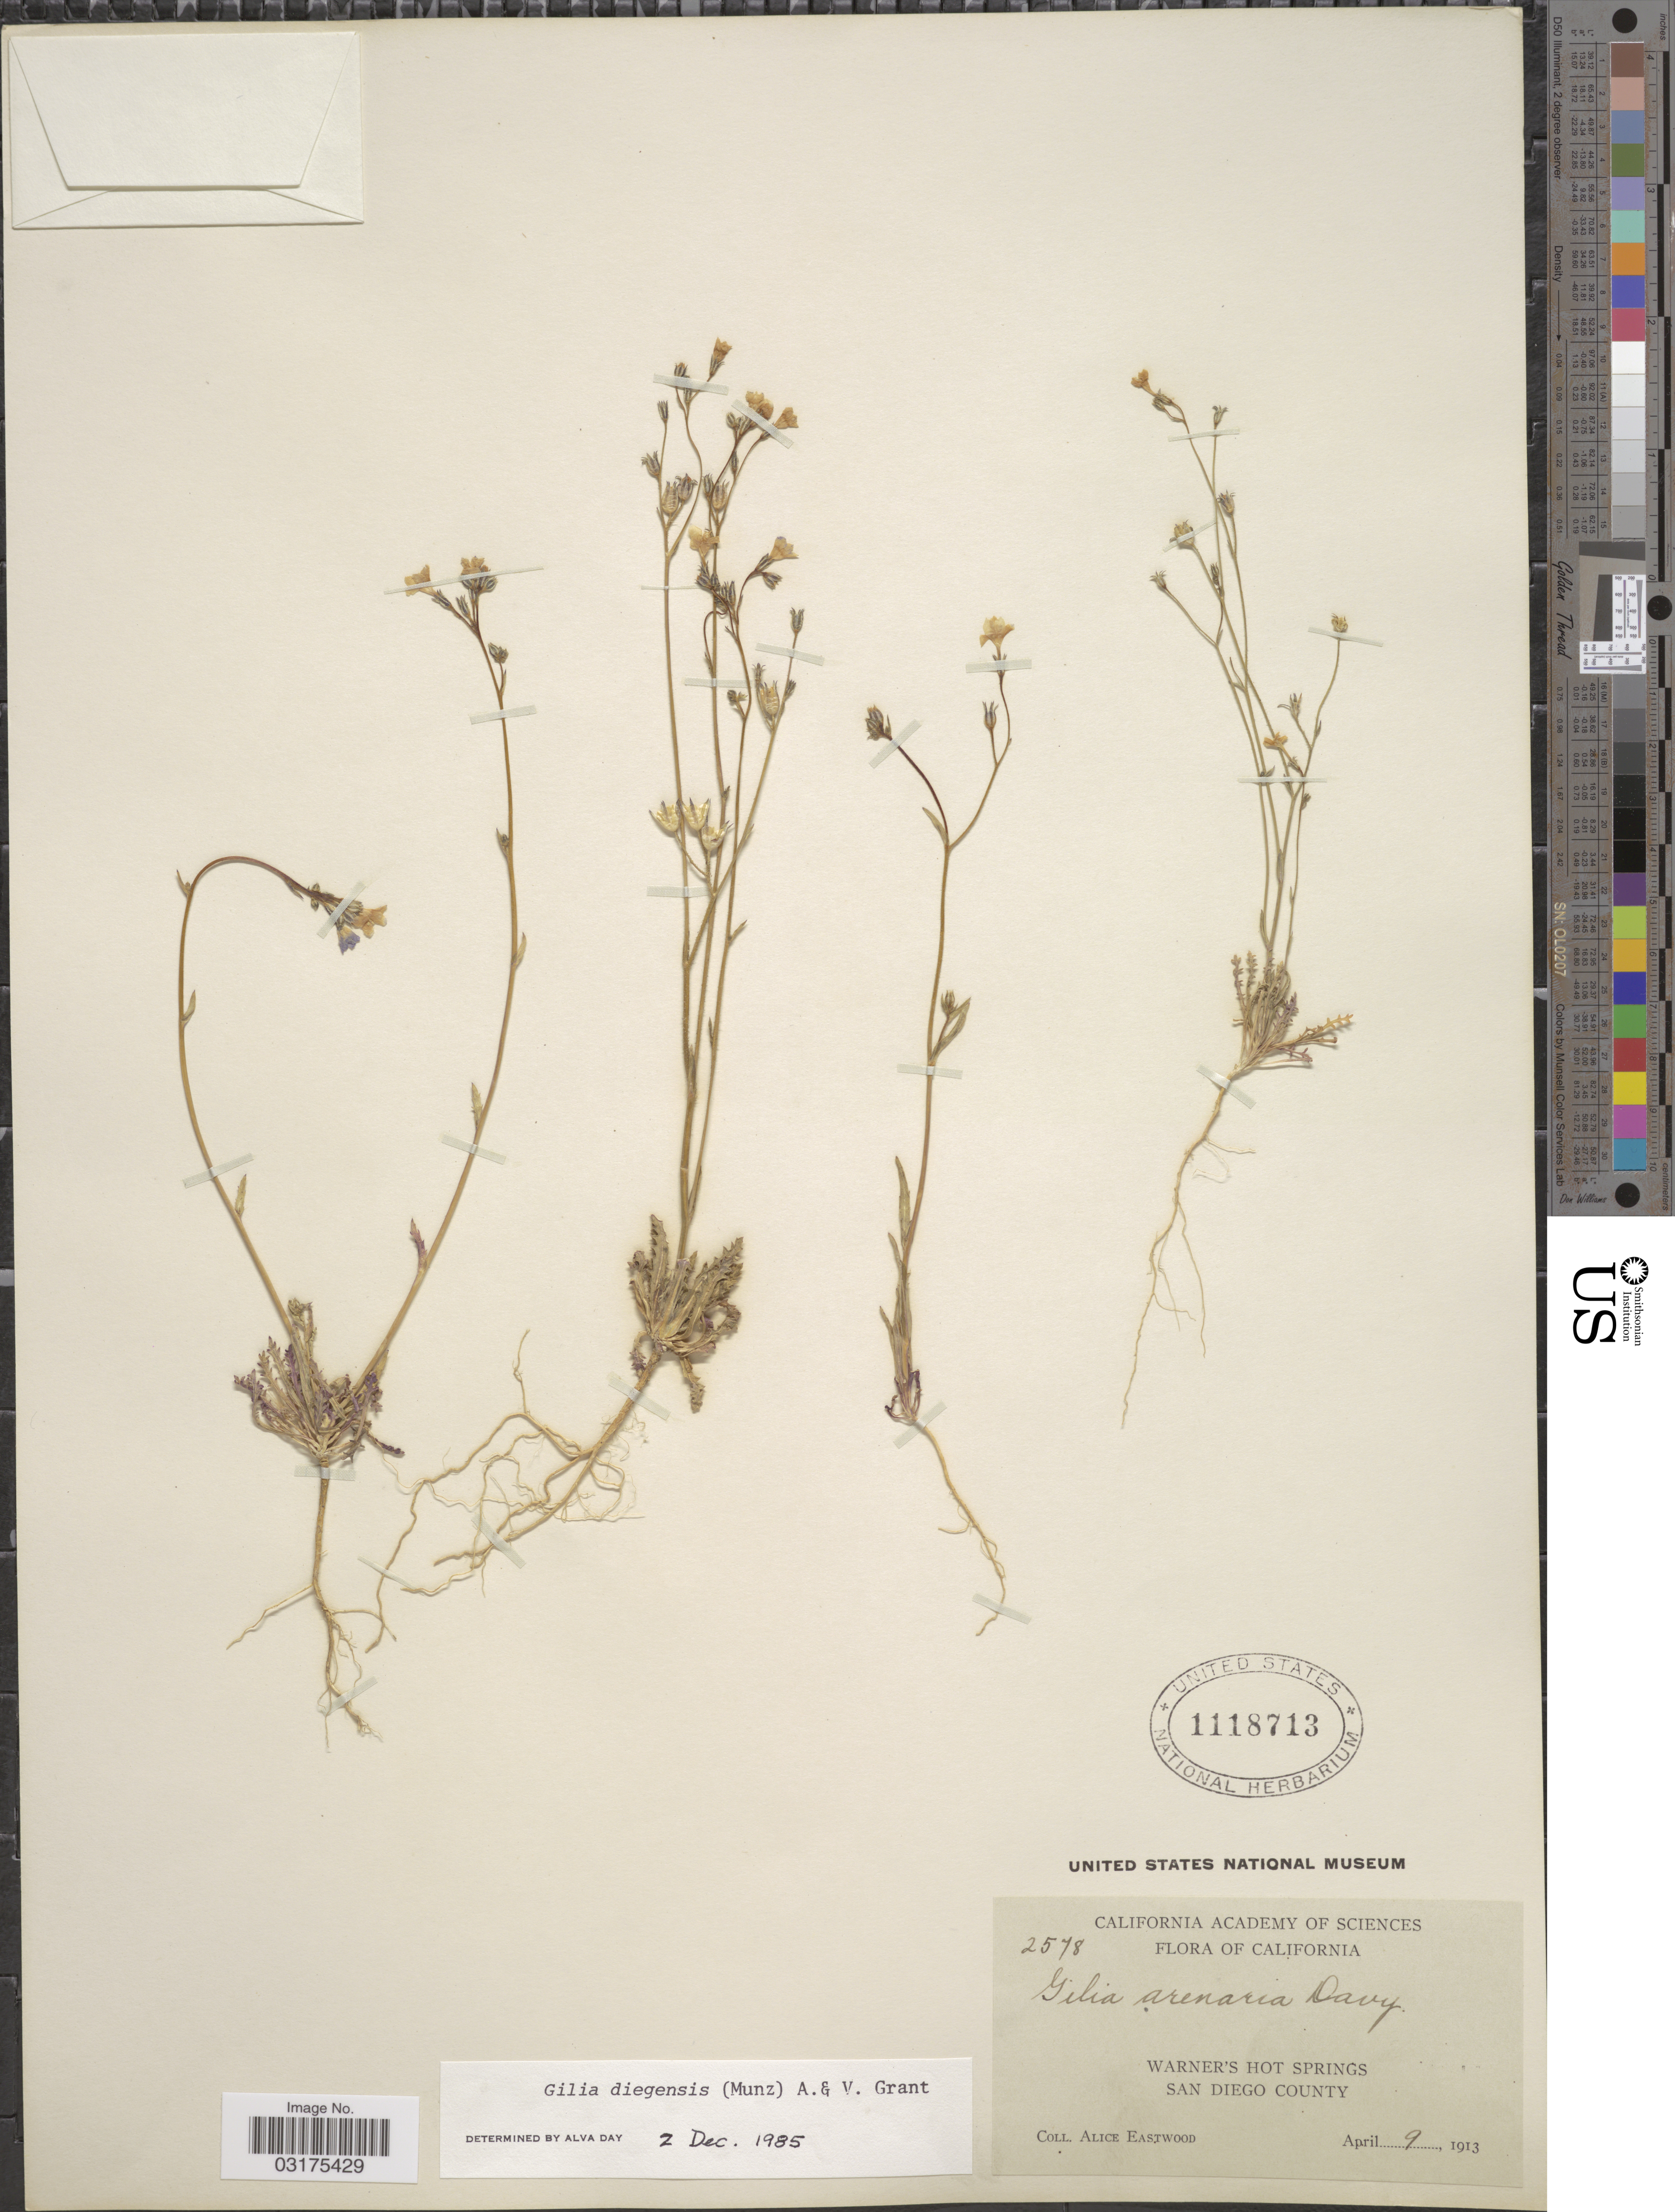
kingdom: Plantae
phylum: Tracheophyta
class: Magnoliopsida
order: Ericales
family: Polemoniaceae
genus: Gilia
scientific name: Gilia diegensis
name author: (Munz) A.D. Grant & V.E. Grant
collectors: A. Eastwood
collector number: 2578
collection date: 1913-04-09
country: United States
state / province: California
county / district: San Diego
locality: Warner's Hot Springs, San Diego County.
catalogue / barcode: US 1118713